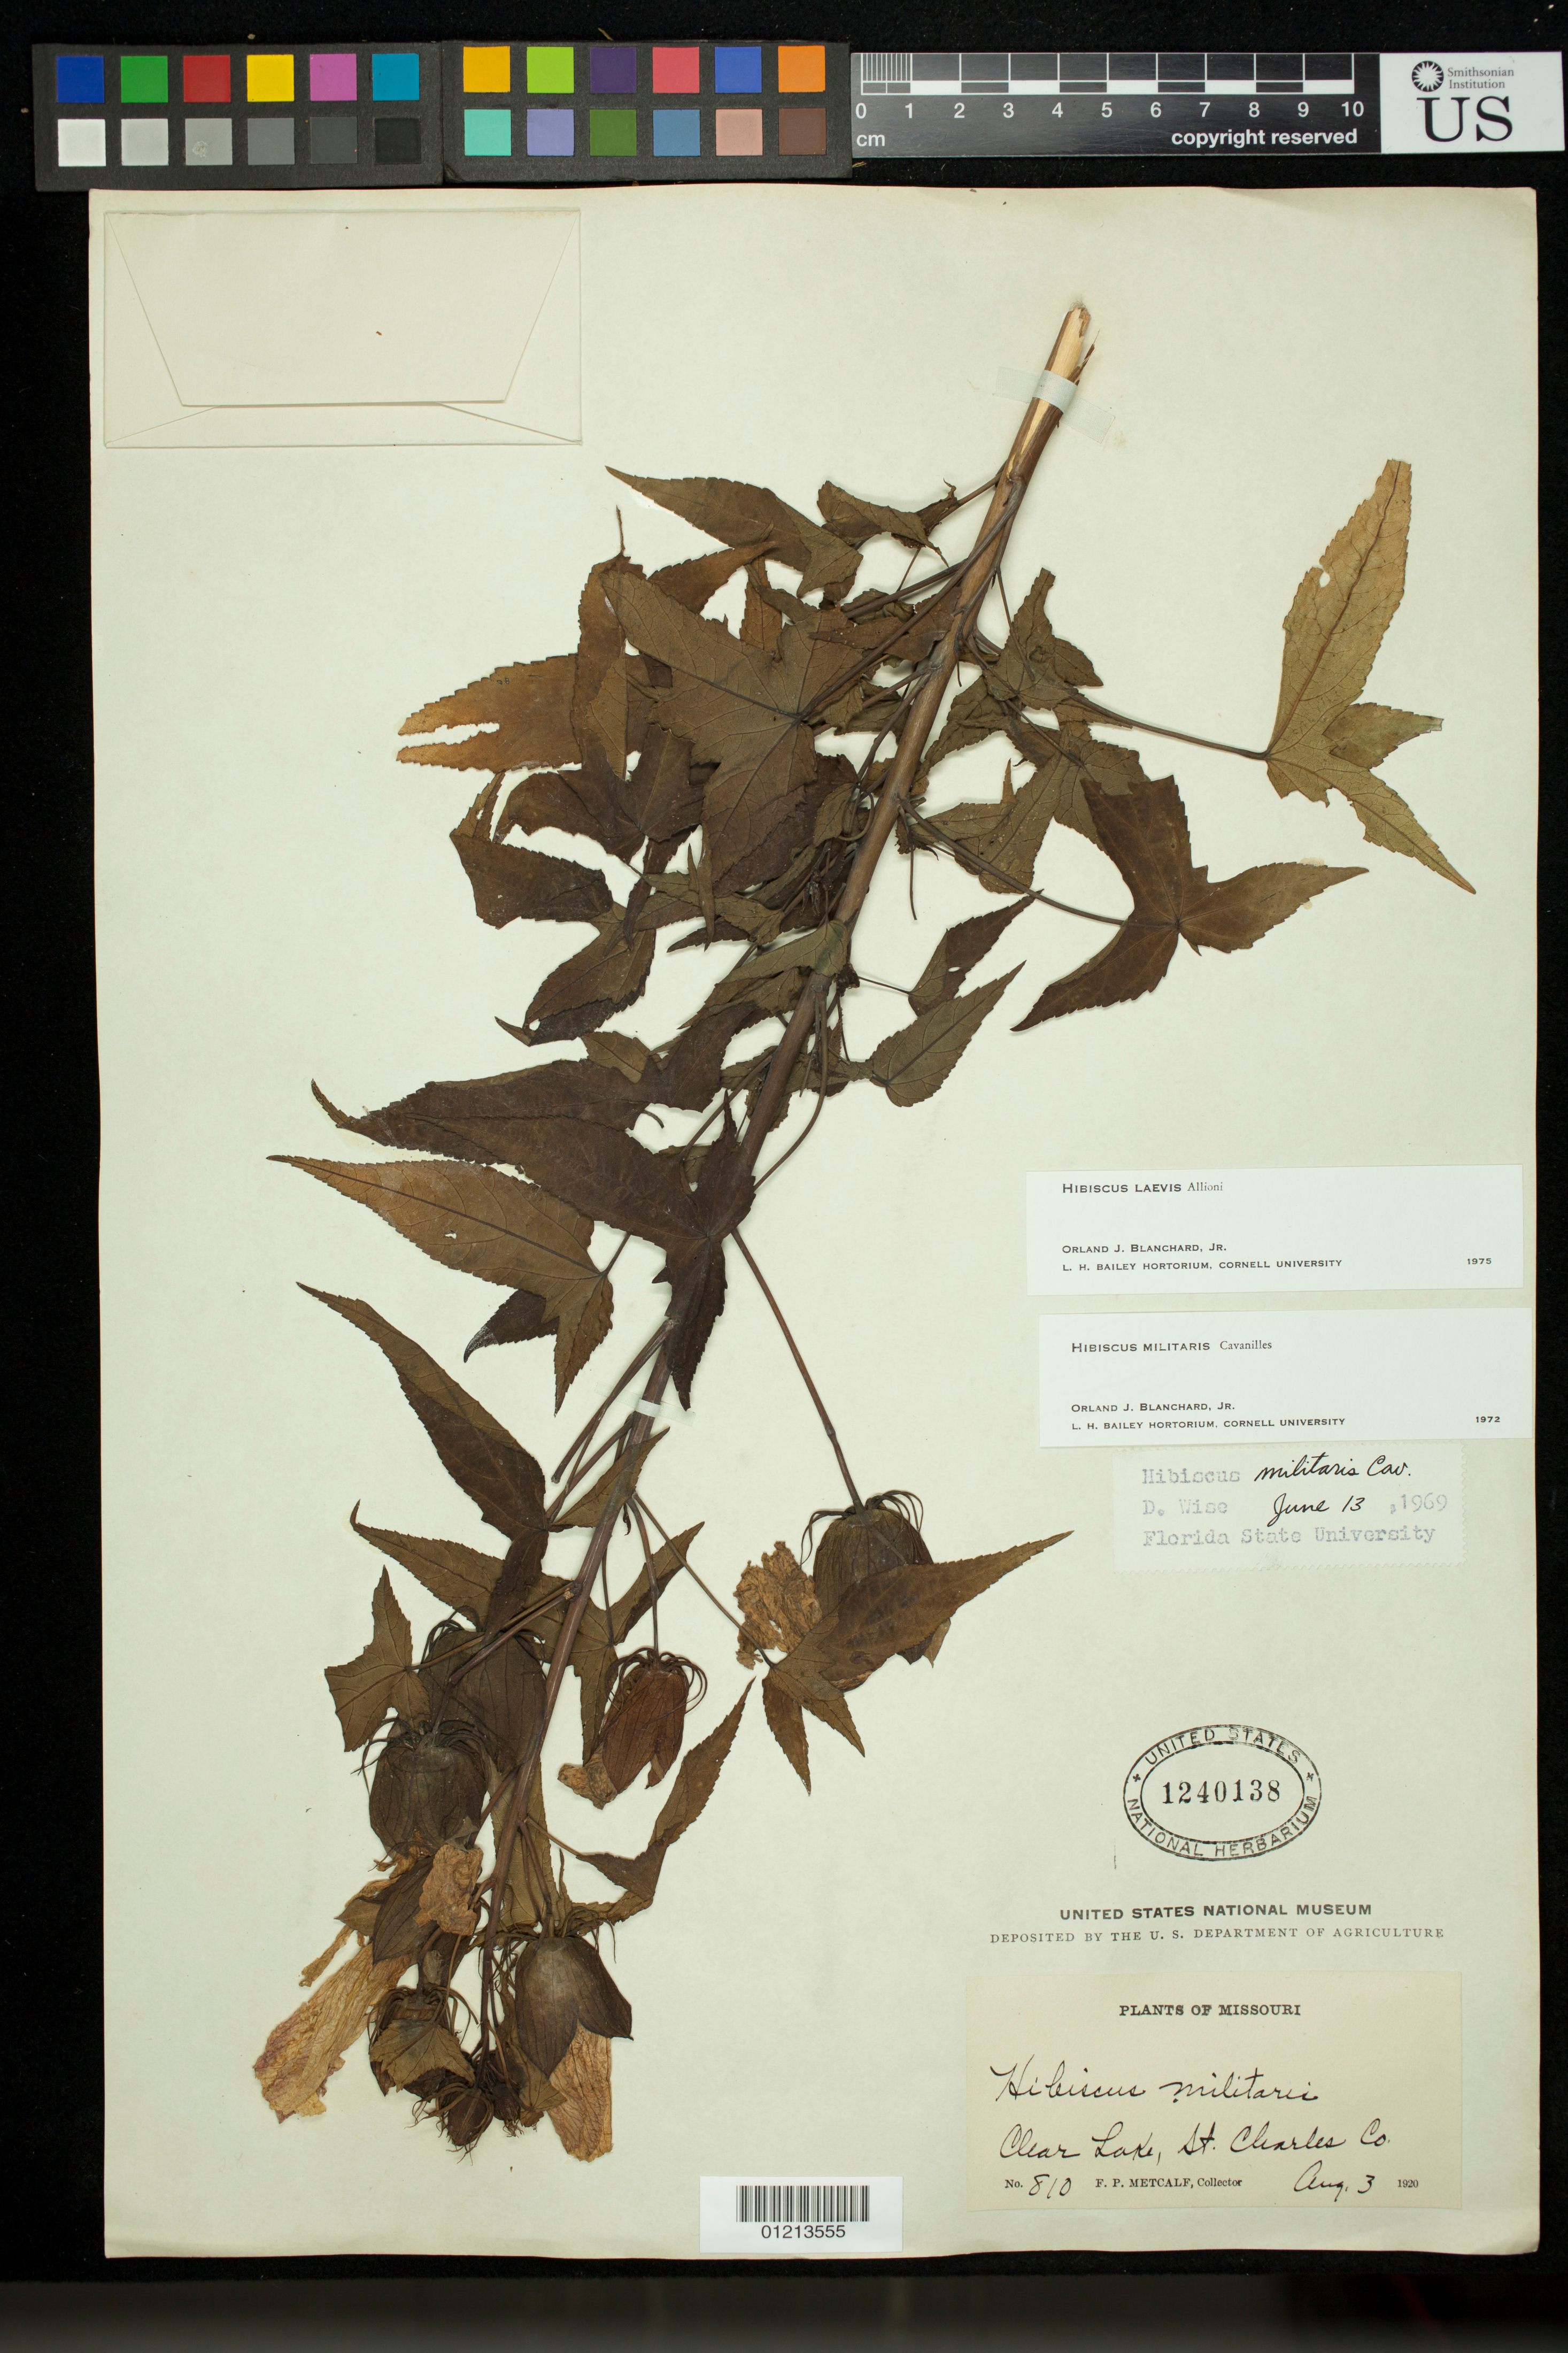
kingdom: Plantae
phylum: Tracheophyta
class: Magnoliopsida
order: Malvales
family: Malvaceae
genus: Hibiscus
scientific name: Hibiscus laevis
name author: All.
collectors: F. P. Metcalf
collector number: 810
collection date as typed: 08 Mar 1920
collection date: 1920-03-08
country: United States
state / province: Missouri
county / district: St. Charles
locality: Clear Lake, St. Charles Co.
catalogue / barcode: US 1240138